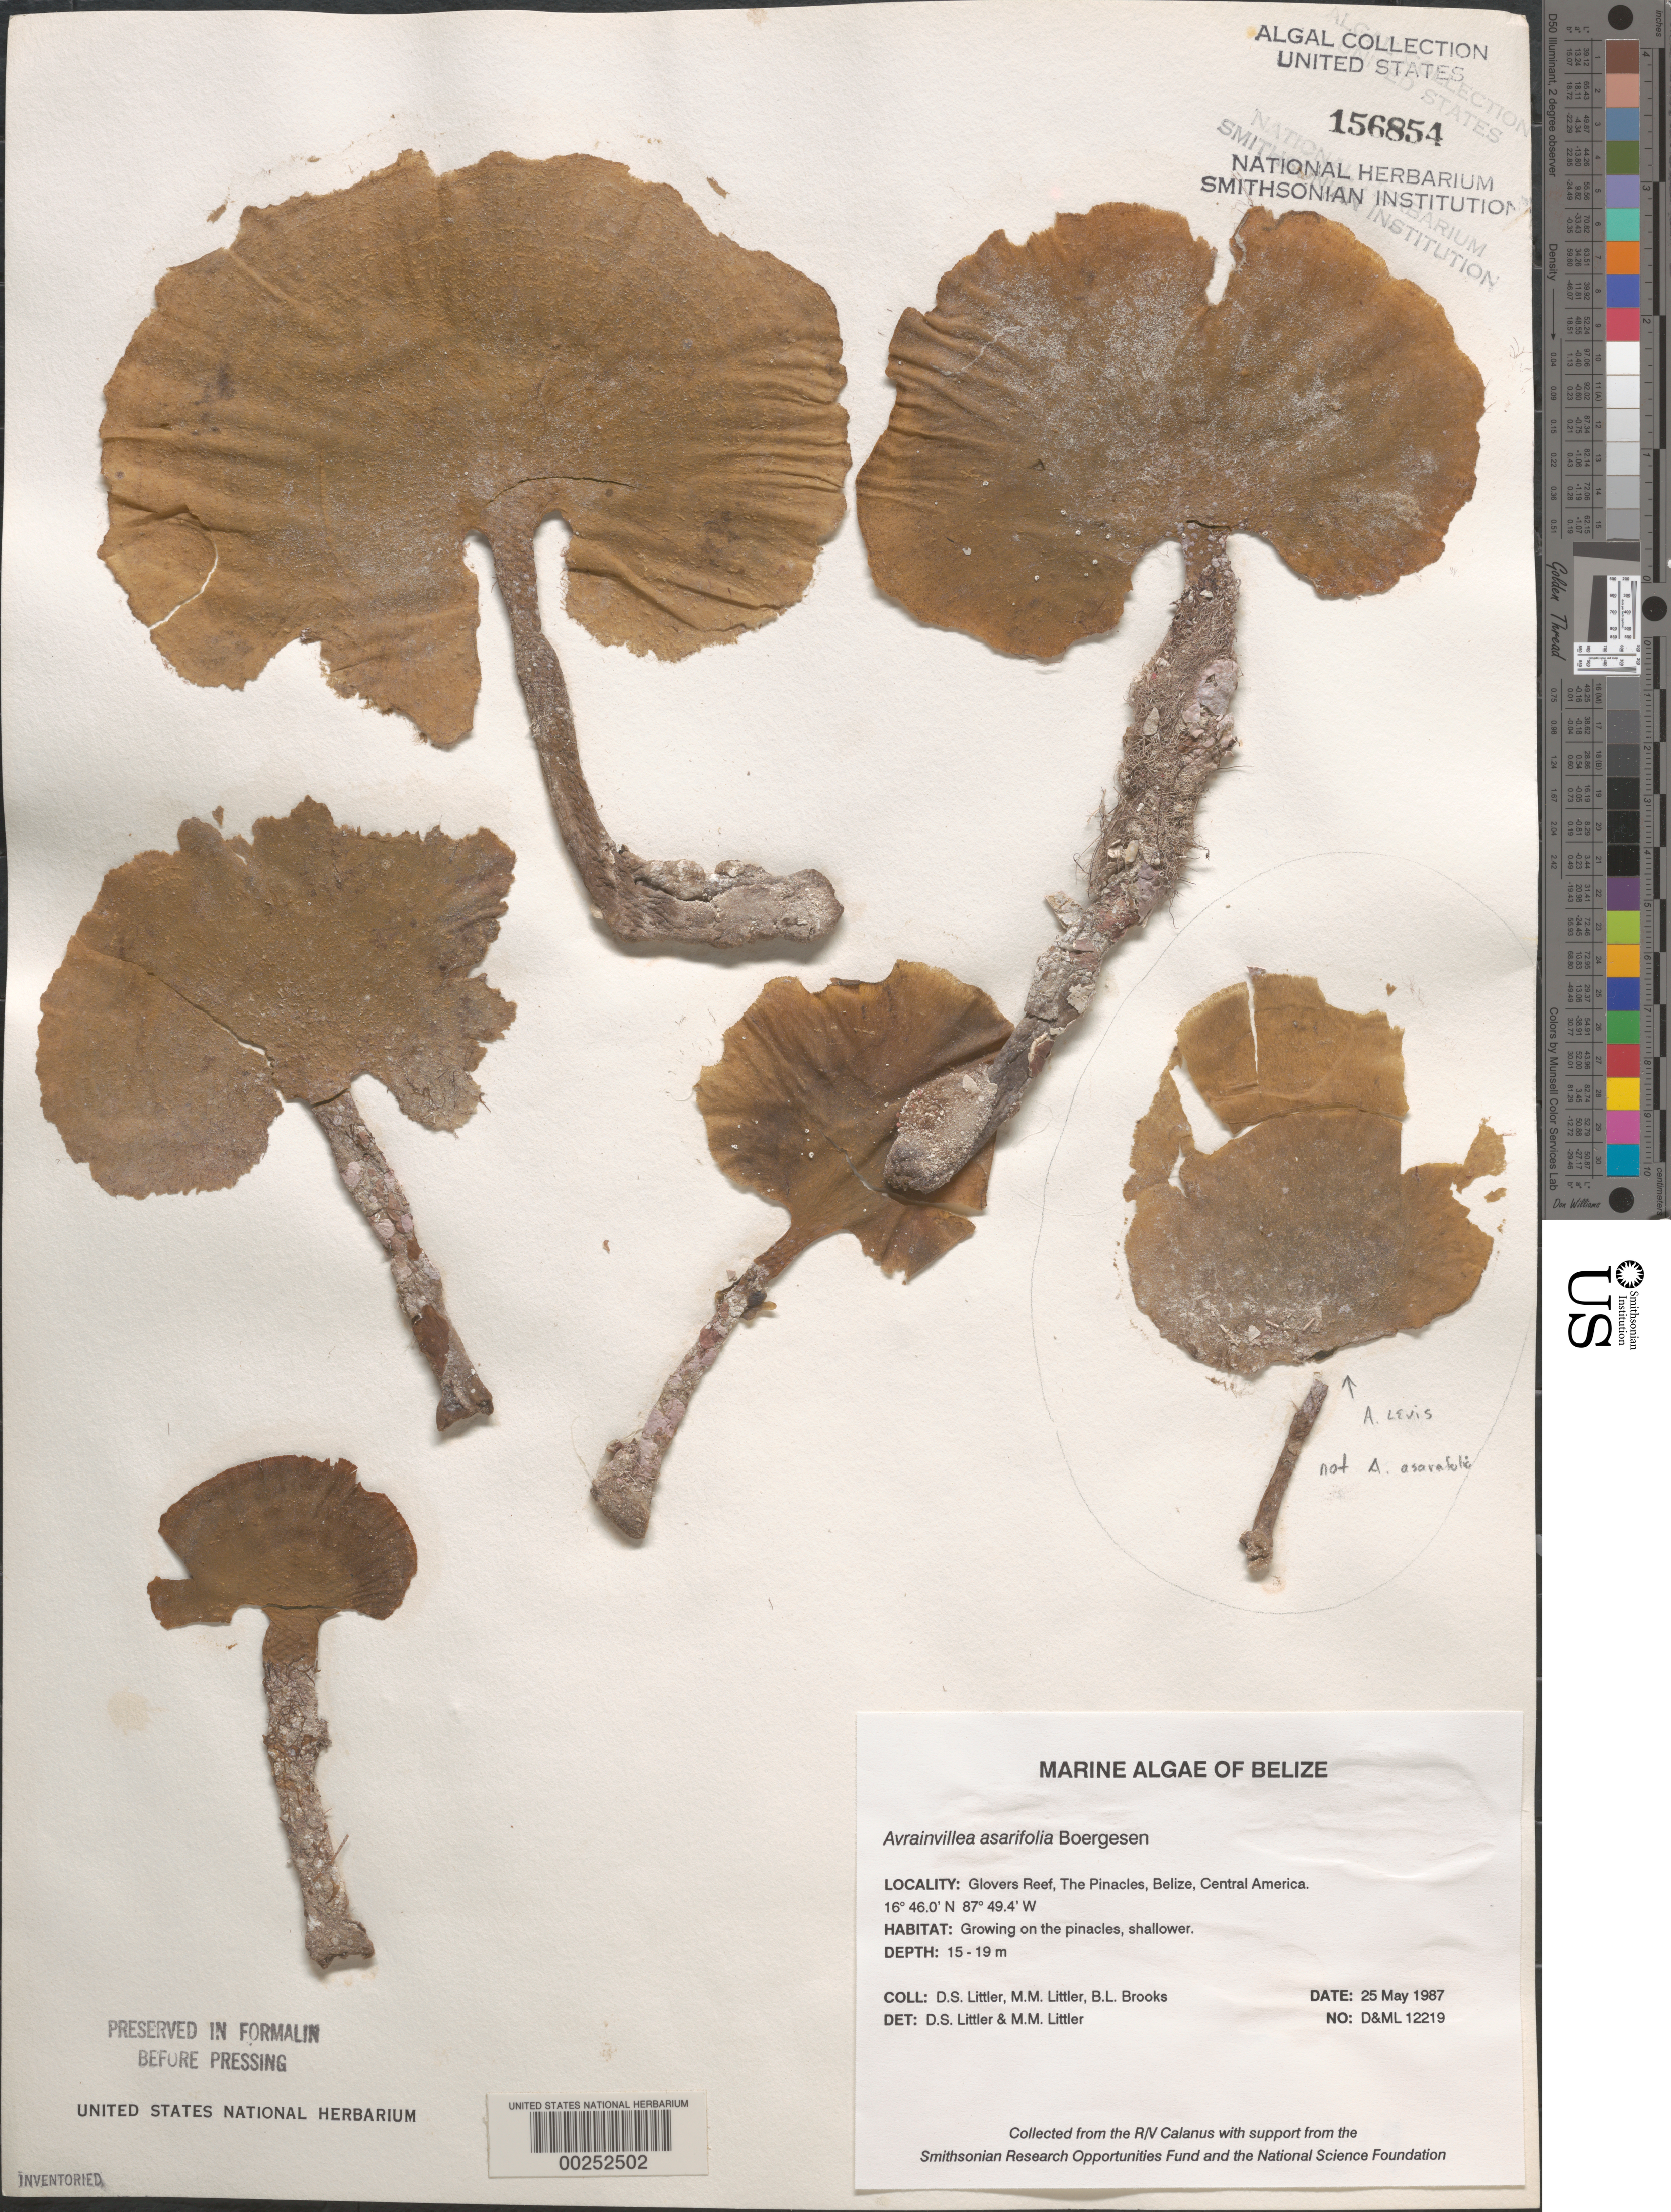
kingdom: Plantae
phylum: Chlorophyta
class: Ulvophyceae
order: Bryopsidales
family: Dichotomosiphonaceae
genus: Avrainvillea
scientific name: Avrainvillea asarifolia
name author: Børgesen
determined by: Littler, D. S.; Littler, M. M.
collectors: M. M. Littler, D. S. Littler & B. Brooks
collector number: D&ML 12219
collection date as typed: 25 May 1987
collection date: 1987-05-25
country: Belize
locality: Glover's Reef, The Pinnacles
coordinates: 16 46.0'N, 87 49.4'W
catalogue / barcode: US 156854